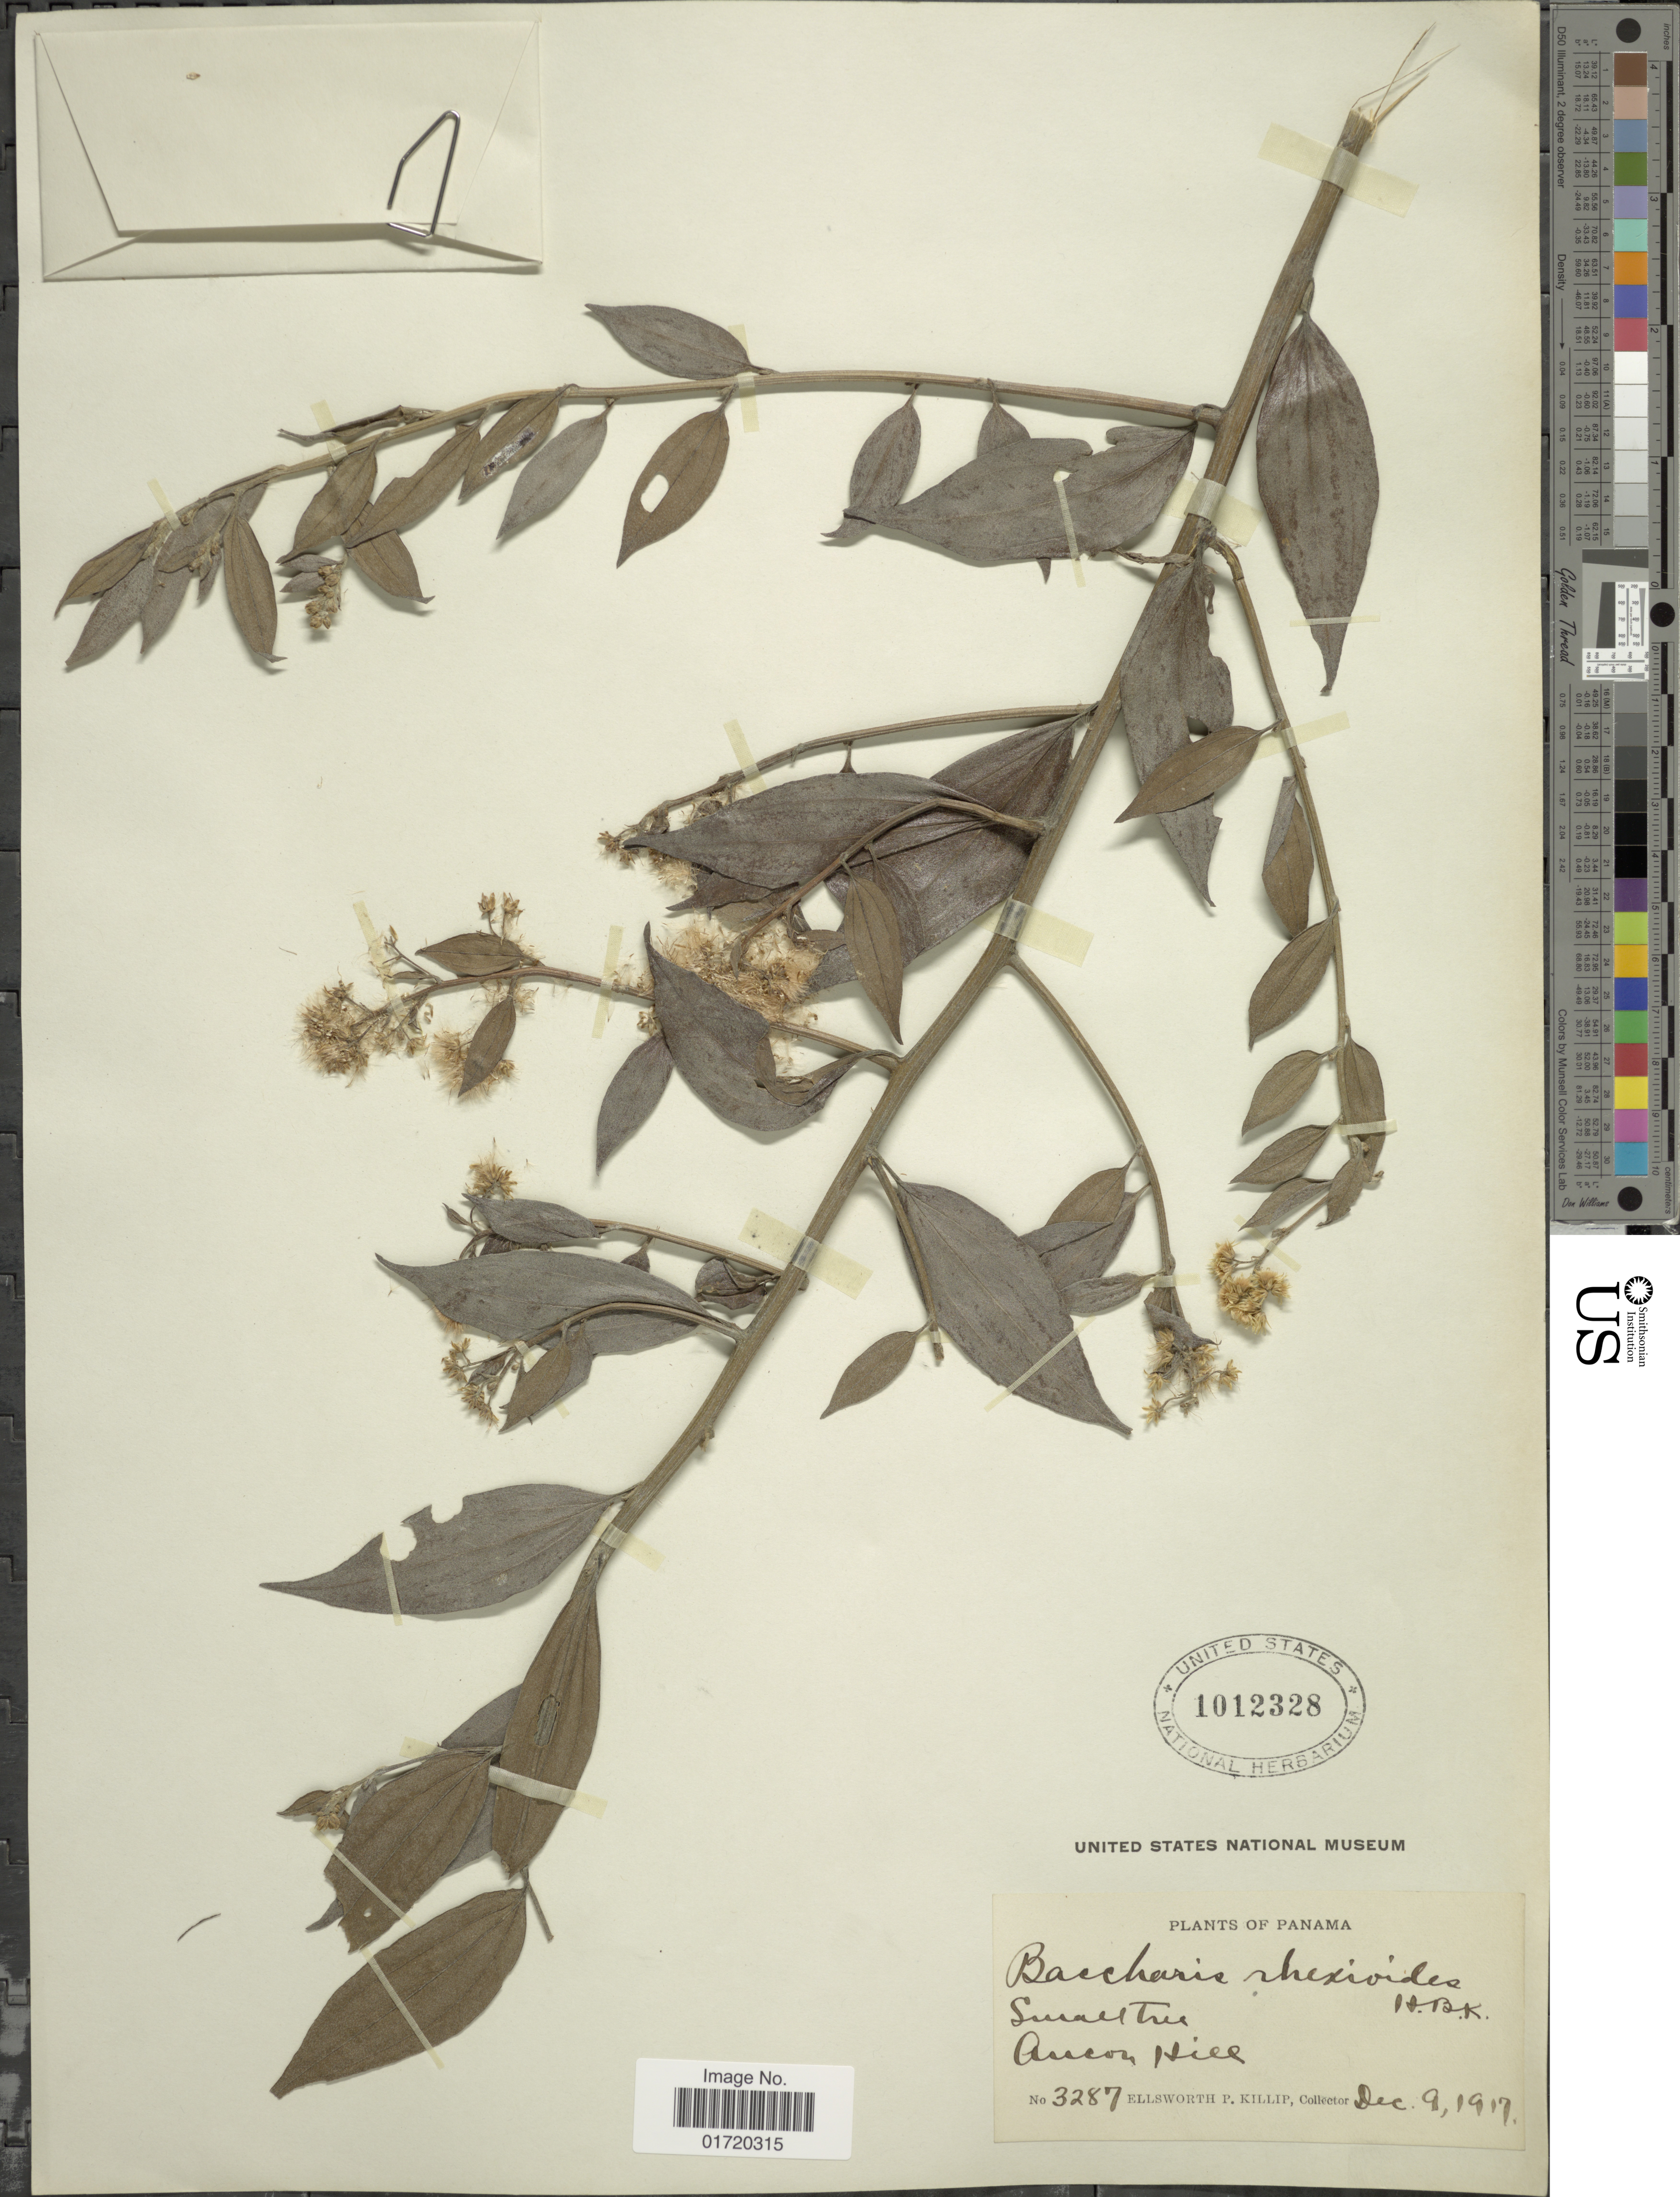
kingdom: Plantae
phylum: Tracheophyta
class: Magnoliopsida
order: Asterales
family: Asteraceae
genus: Baccharis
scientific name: Baccharis trinervis var. rhexioides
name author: (Kunth) Baker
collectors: E. P. Killip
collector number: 3287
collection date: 1917-12-09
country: Panama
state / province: Panamá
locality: Ancon Hill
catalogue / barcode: US 1012328